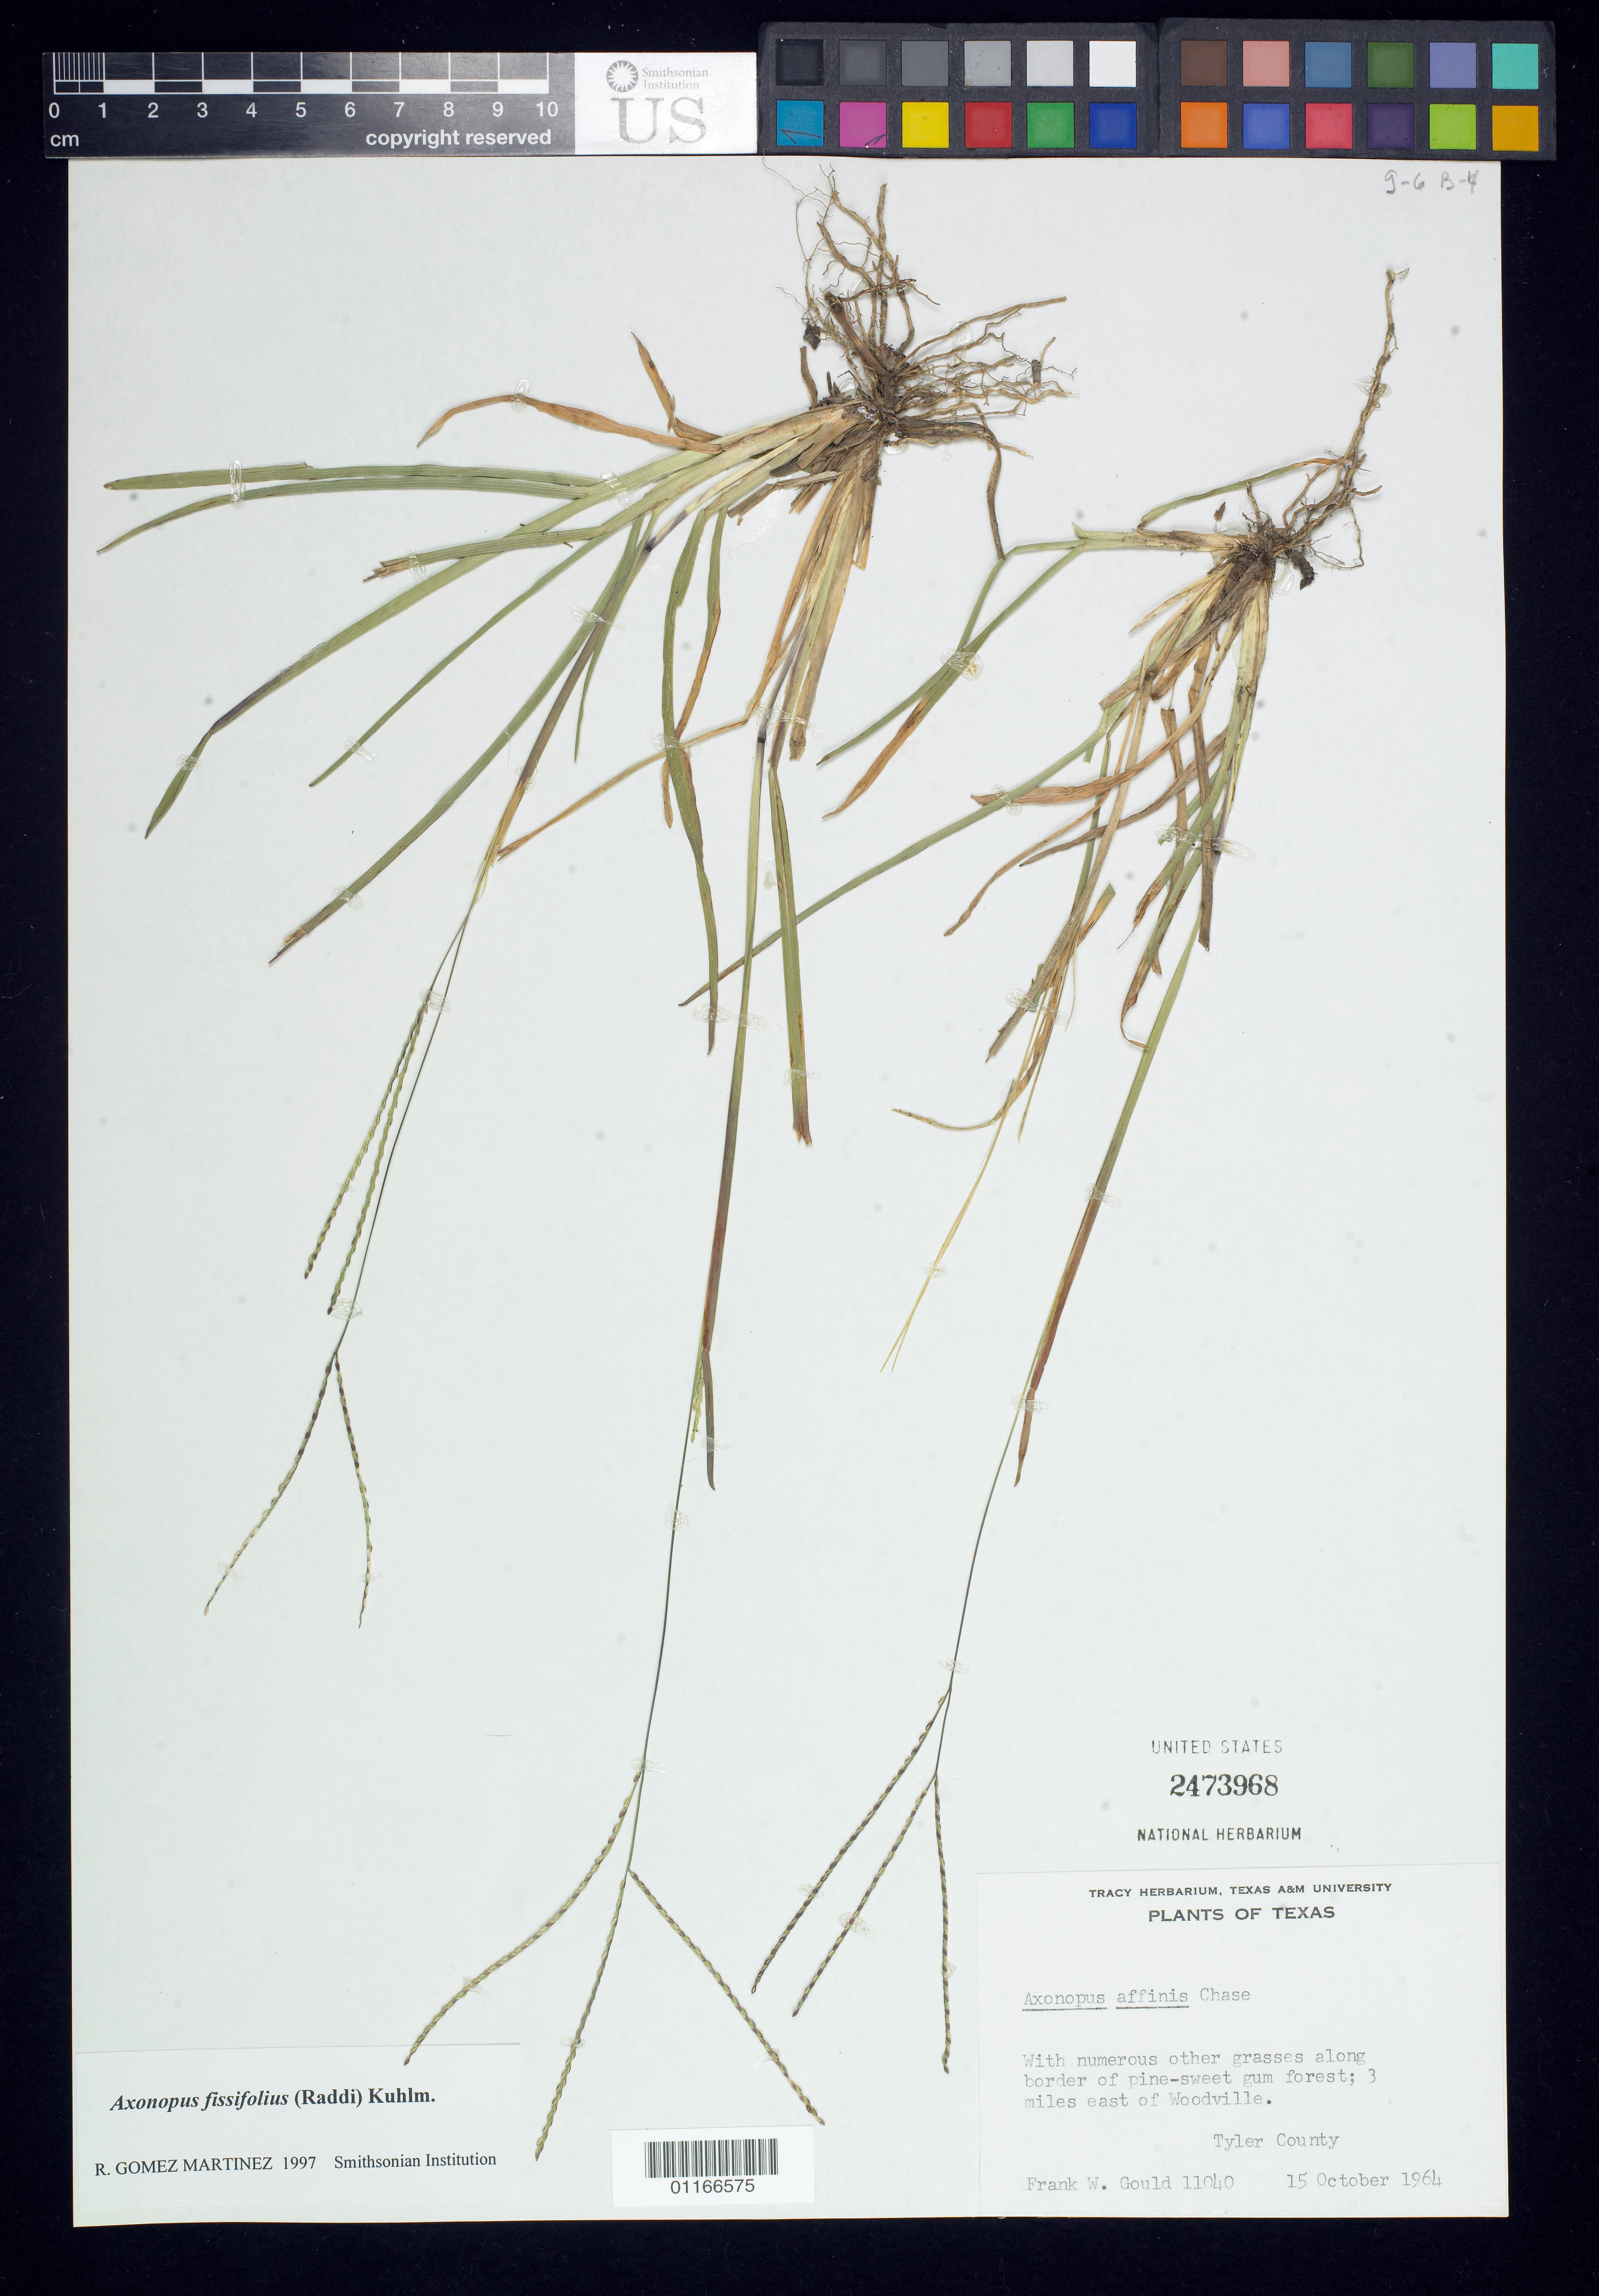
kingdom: Plantae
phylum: Tracheophyta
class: Liliopsida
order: Poales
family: Poaceae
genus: Axonopus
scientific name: Axonopus fissifolius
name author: (Raddi) Kuhlm.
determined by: Gomez Martinez, R.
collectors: F. W. Gould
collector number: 11040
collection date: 1964-10-15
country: United States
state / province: Texas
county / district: Tyler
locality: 3 miles east of Woodville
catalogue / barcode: US 2473968